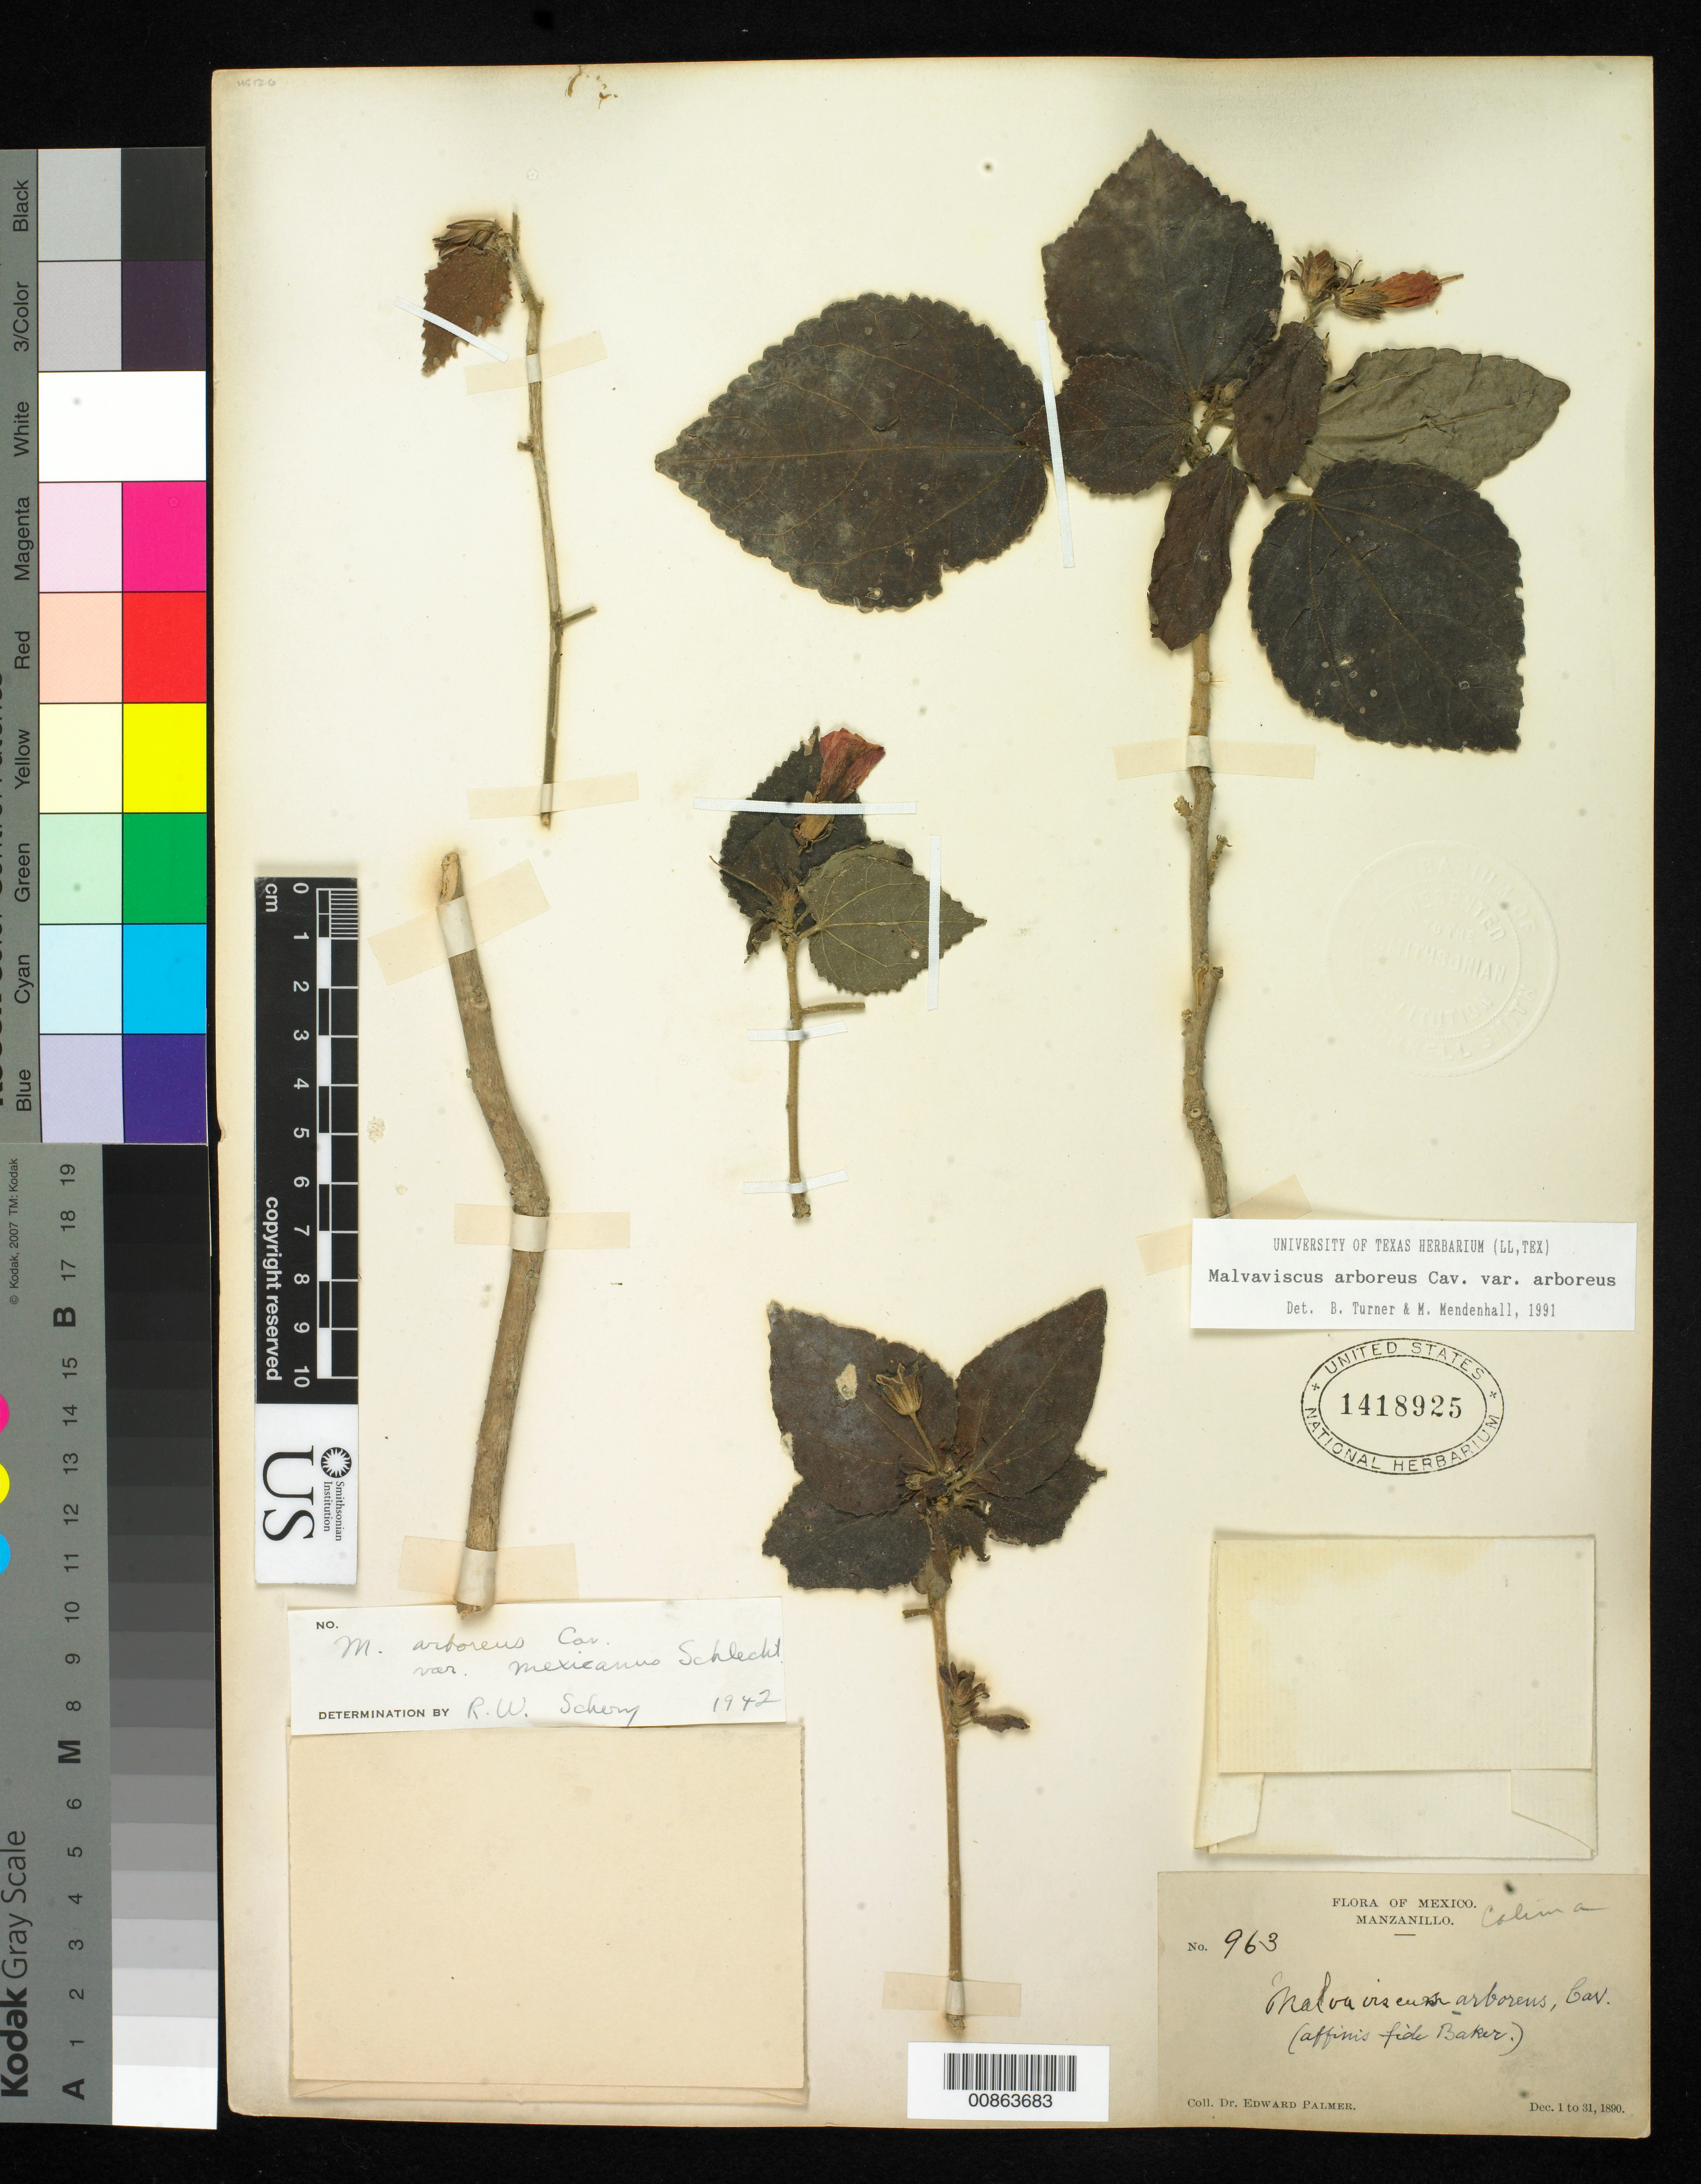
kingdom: Plantae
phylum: Tracheophyta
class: Magnoliopsida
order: Malvales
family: Malvaceae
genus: Malvaviscus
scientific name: Malvaviscus arboreus var. arboreus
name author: Cav.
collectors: E. Palmer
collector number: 963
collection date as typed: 01 Dec 1890 to 31 Dec 1890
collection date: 1890-12-01/1890-12-31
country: Mexico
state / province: Colima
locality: Manzanillo, Colima.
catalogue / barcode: US 1418925